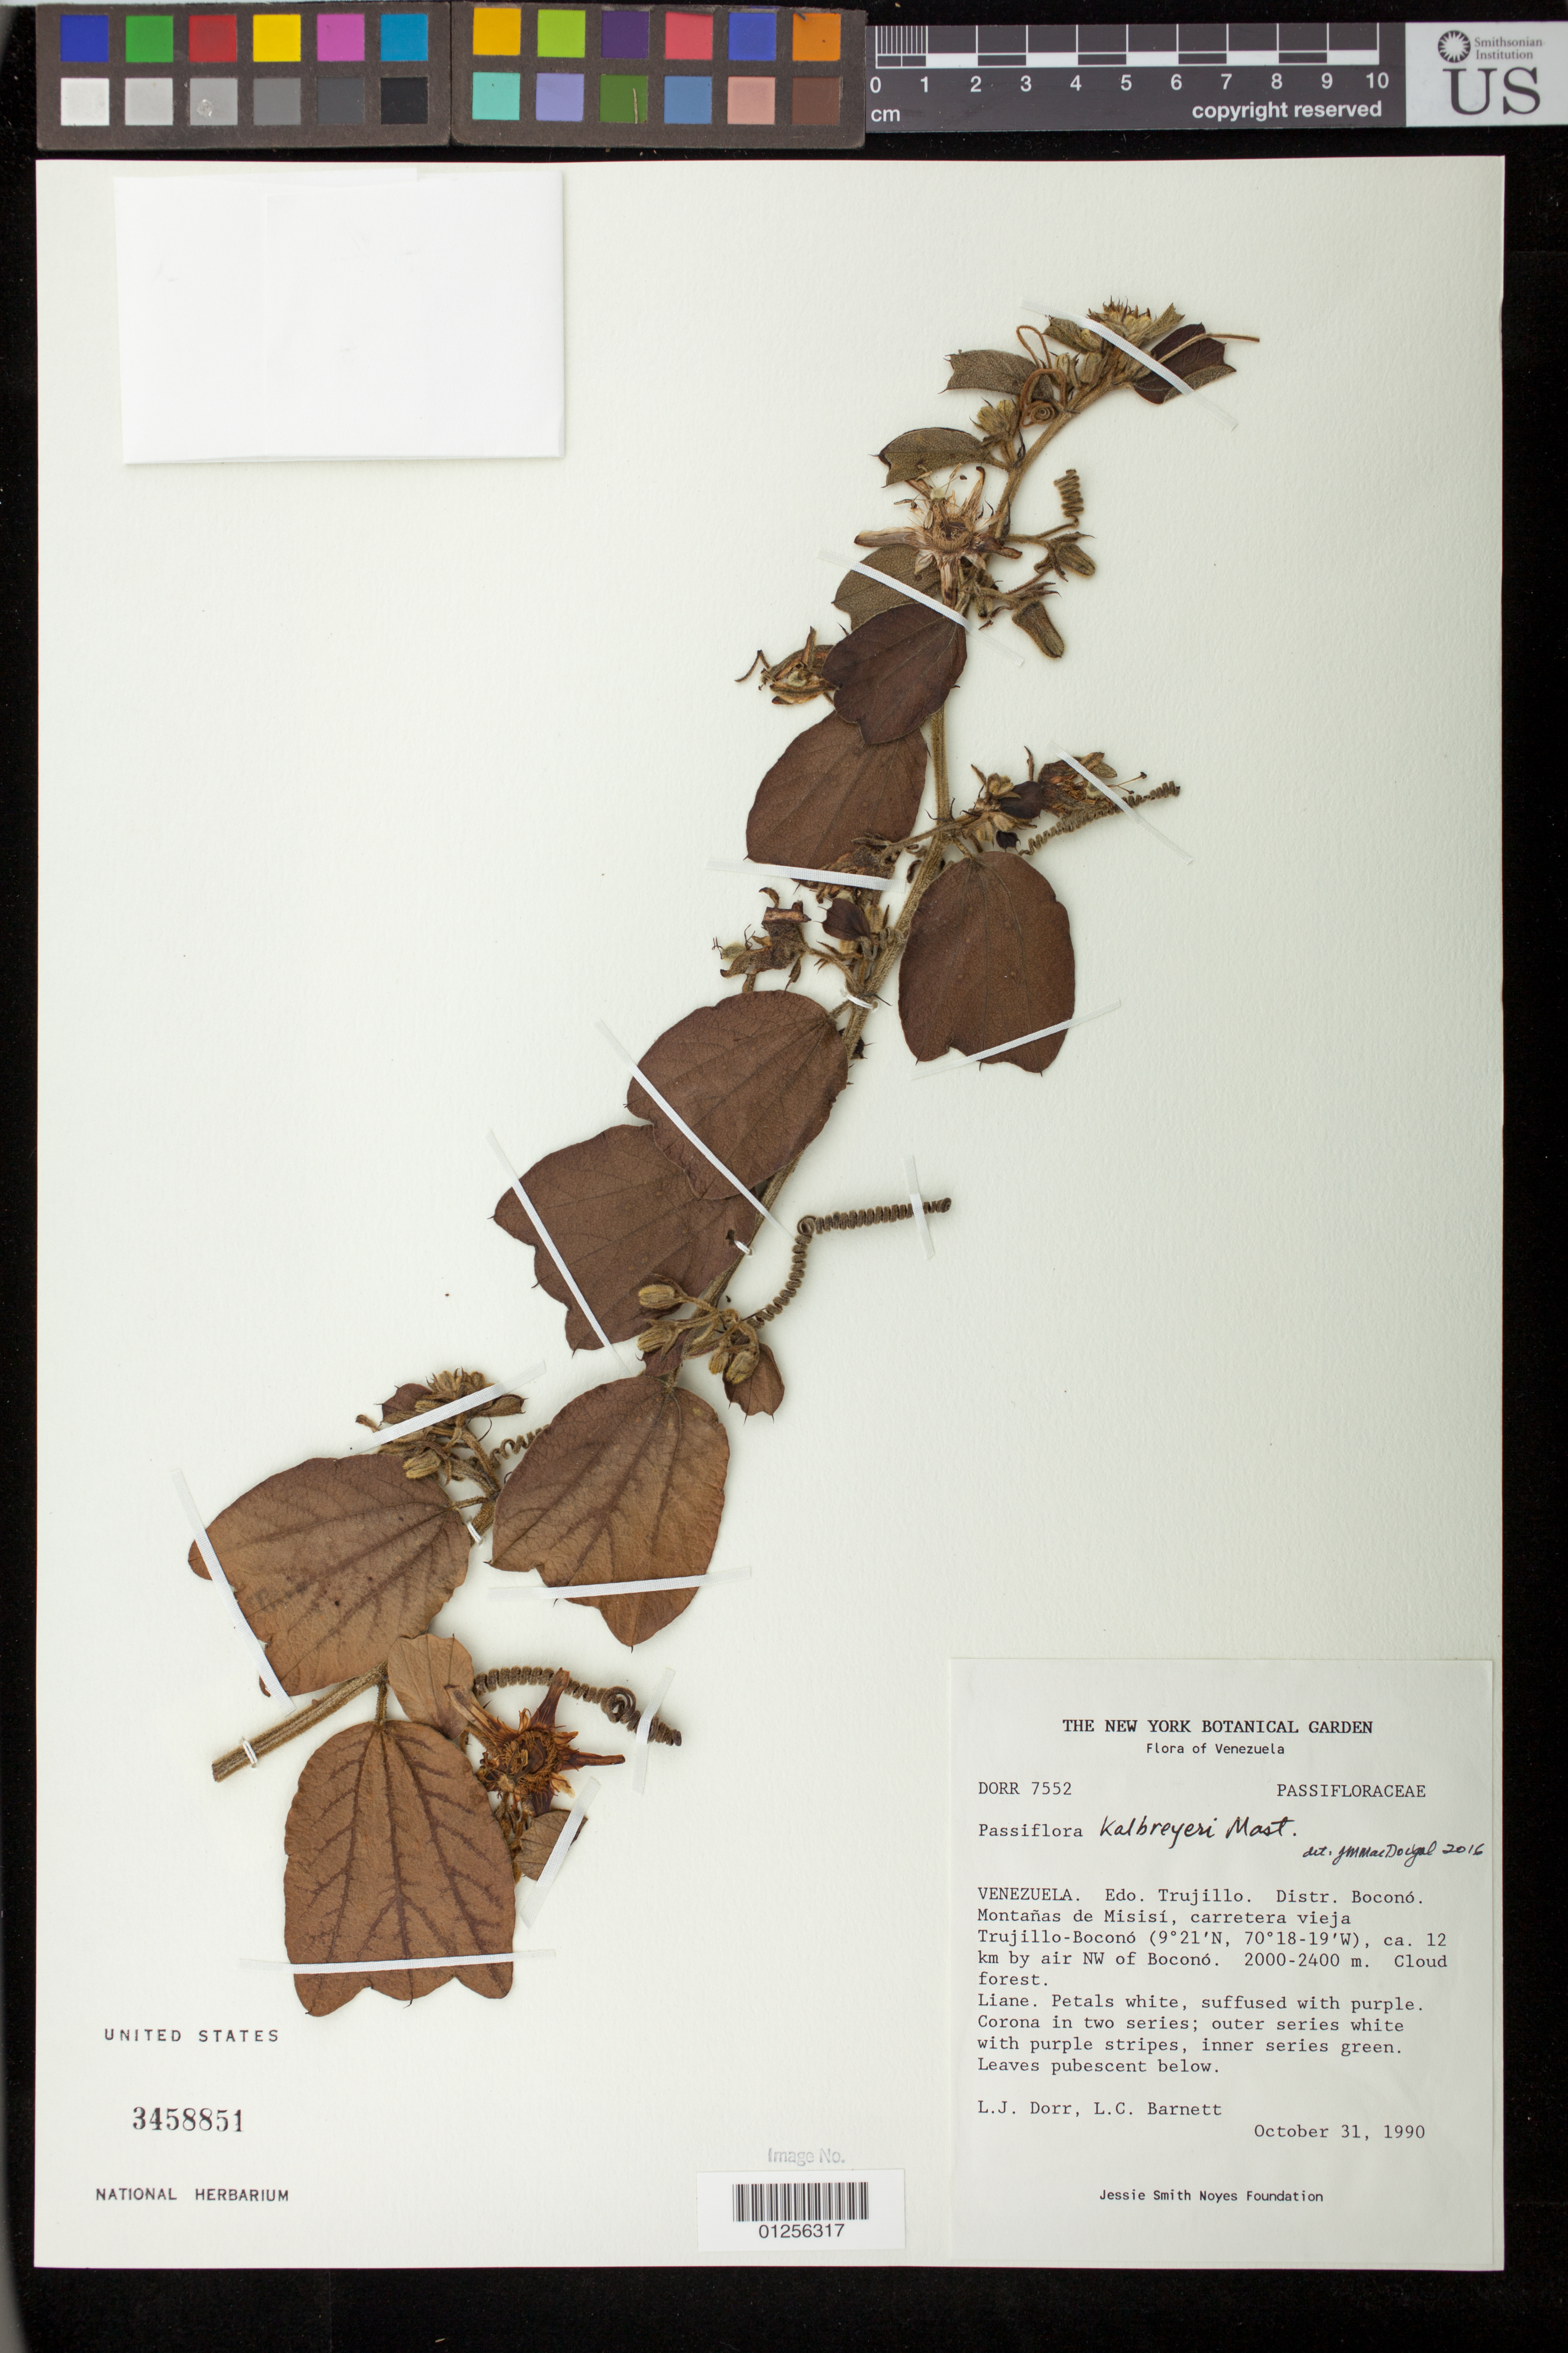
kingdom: Plantae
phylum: Tracheophyta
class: Magnoliopsida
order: Malpighiales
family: Passifloraceae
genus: Passiflora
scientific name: Passiflora kalbreyeri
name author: Mast.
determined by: MacDougal, John M.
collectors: L. J. Dorr & L. C. Barnett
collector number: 7552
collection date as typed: October 31, 1990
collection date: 1990-10-31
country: Venezuela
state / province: Trujillo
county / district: Boconó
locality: Montañas de Misisí, carretera vieja Trujillo-Boconó, ca. 12 km by air NW of Boconó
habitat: Cloud forest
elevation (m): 2000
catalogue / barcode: US 3458851